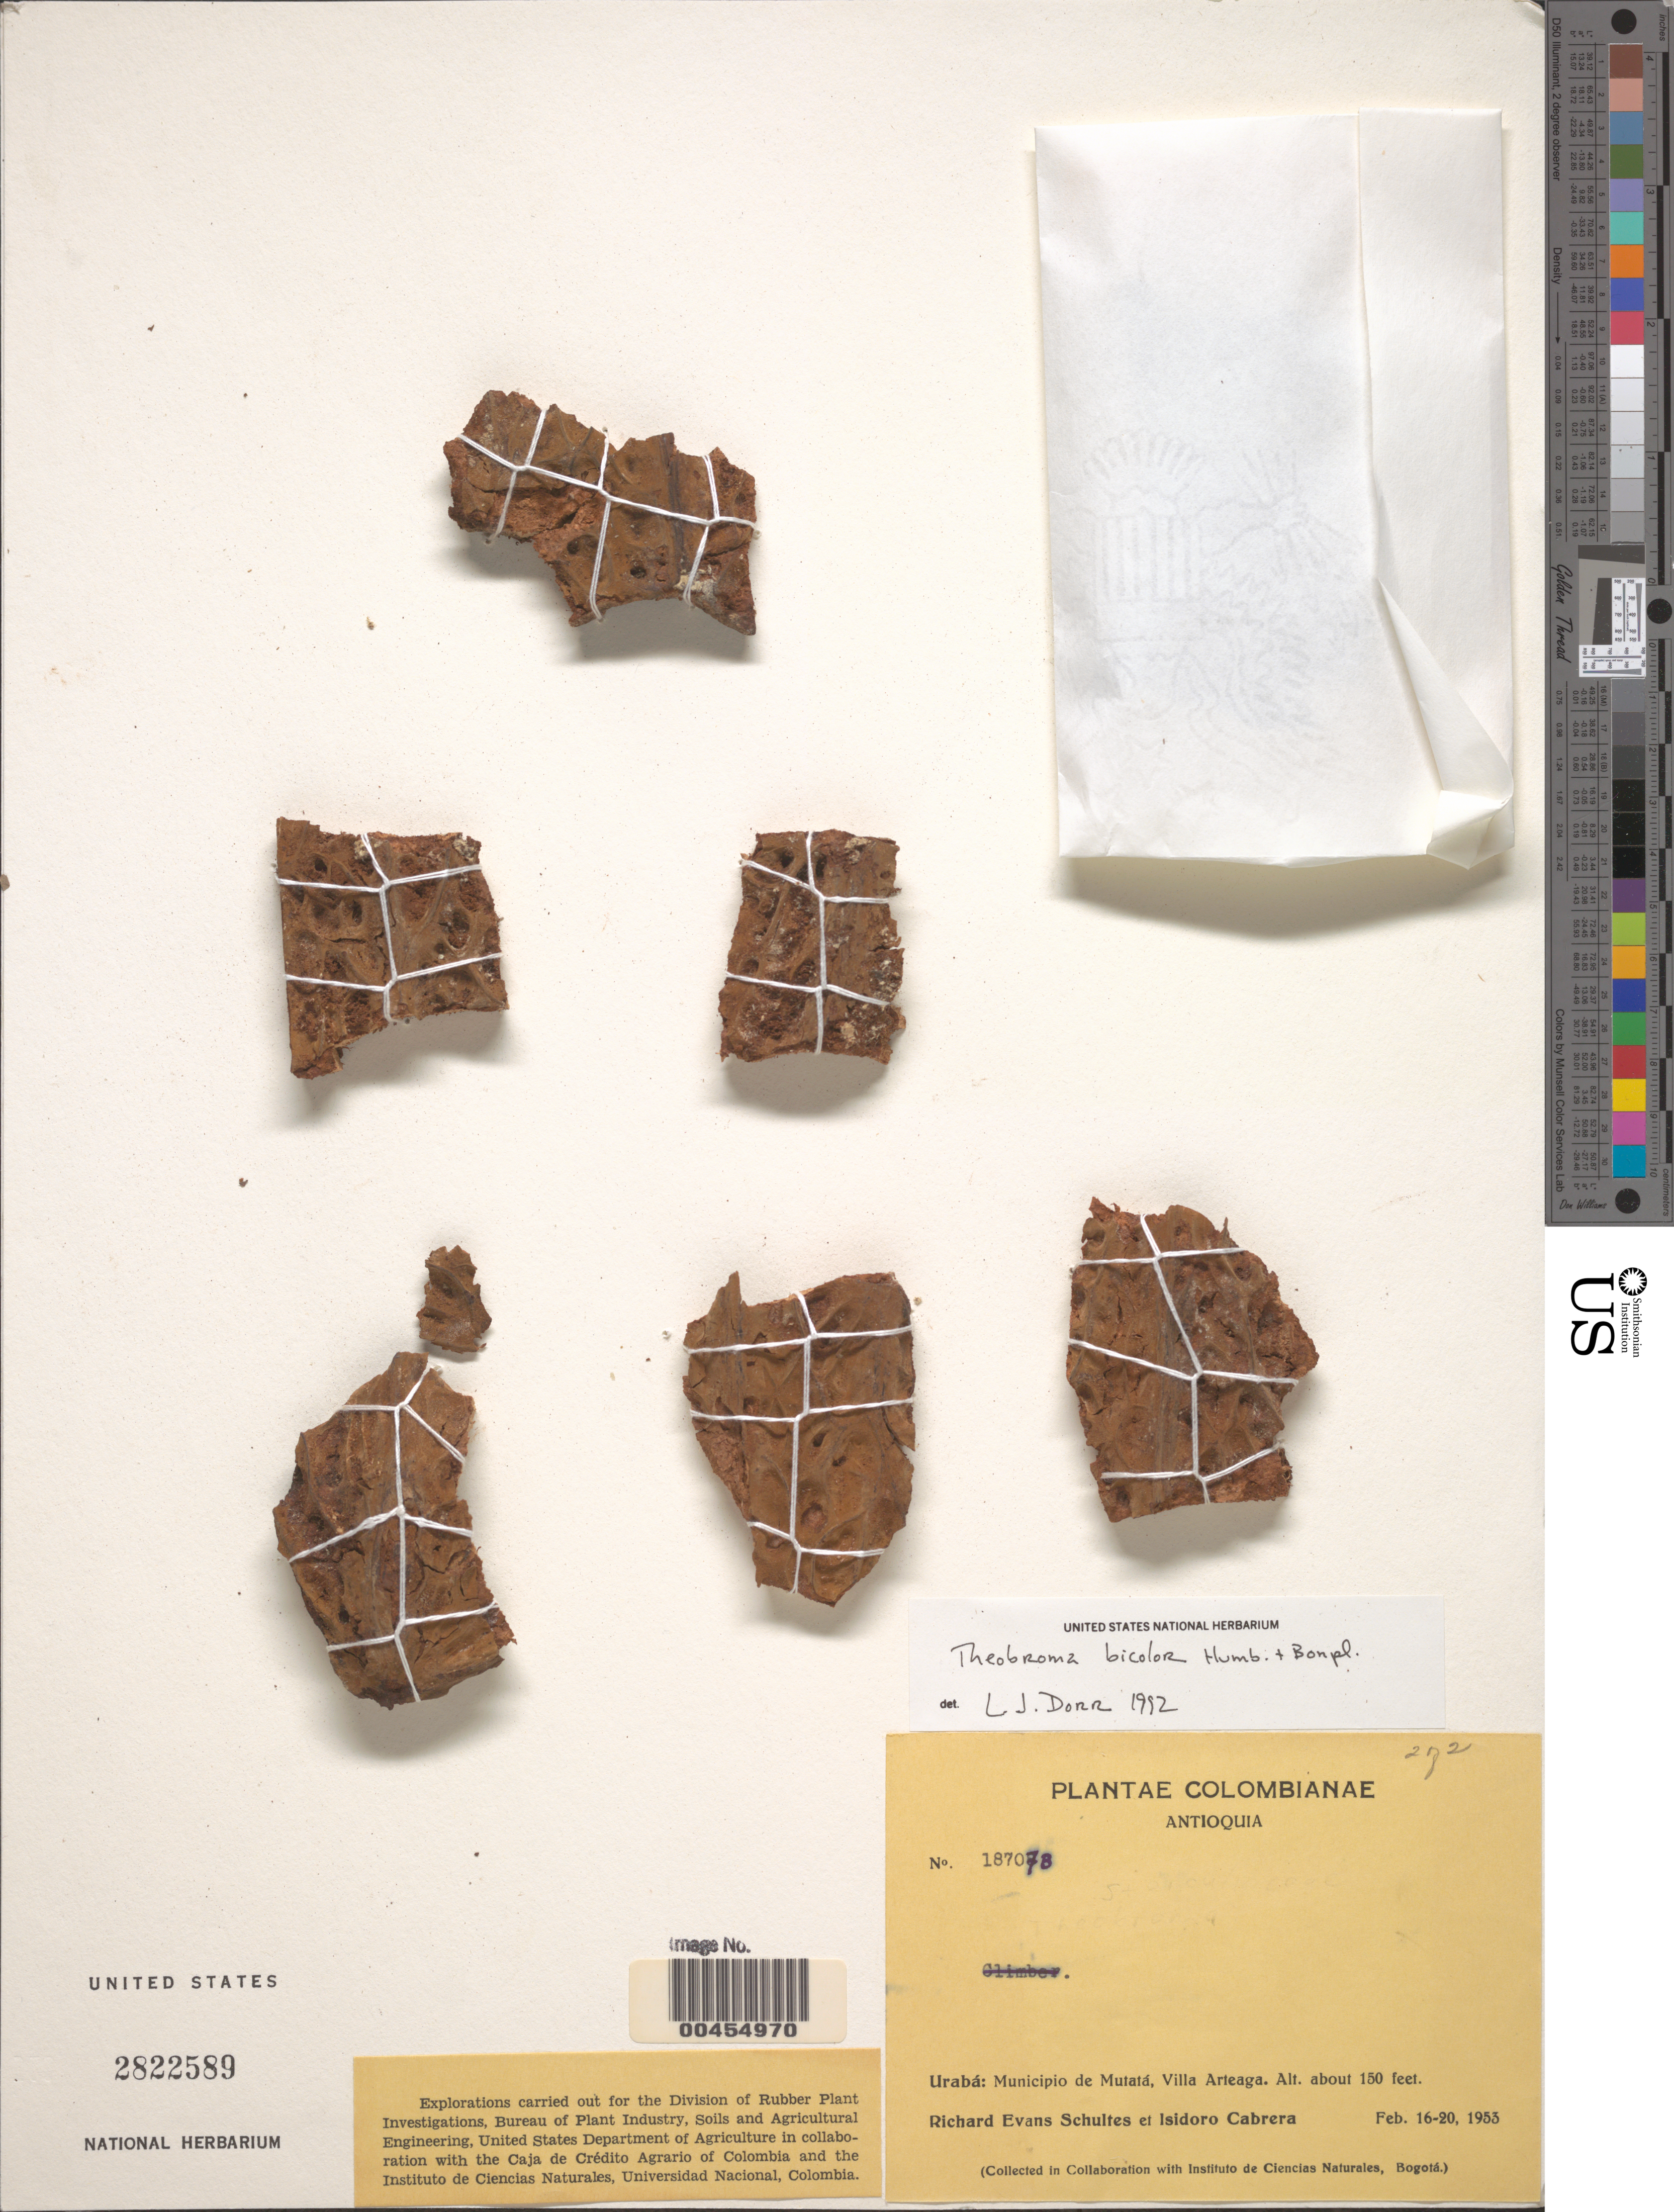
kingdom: Plantae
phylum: Tracheophyta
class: Magnoliopsida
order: Malvales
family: Malvaceae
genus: Theobroma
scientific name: Theobroma bicolor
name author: Bonpl.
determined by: Dorr, L. J., (BOT), Smithsonian Institution - National Museum of Natural History (UNITED STATES)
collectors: R. E. Schultes & I. Cabrera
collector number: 18707B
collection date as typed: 16 Feb 1953 to 20 Feb 1953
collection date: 1953-02-16/1953-02-20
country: Colombia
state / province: Antioquia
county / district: Mutatá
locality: Villa Arteaga, Urabá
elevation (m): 46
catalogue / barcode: US 2822589